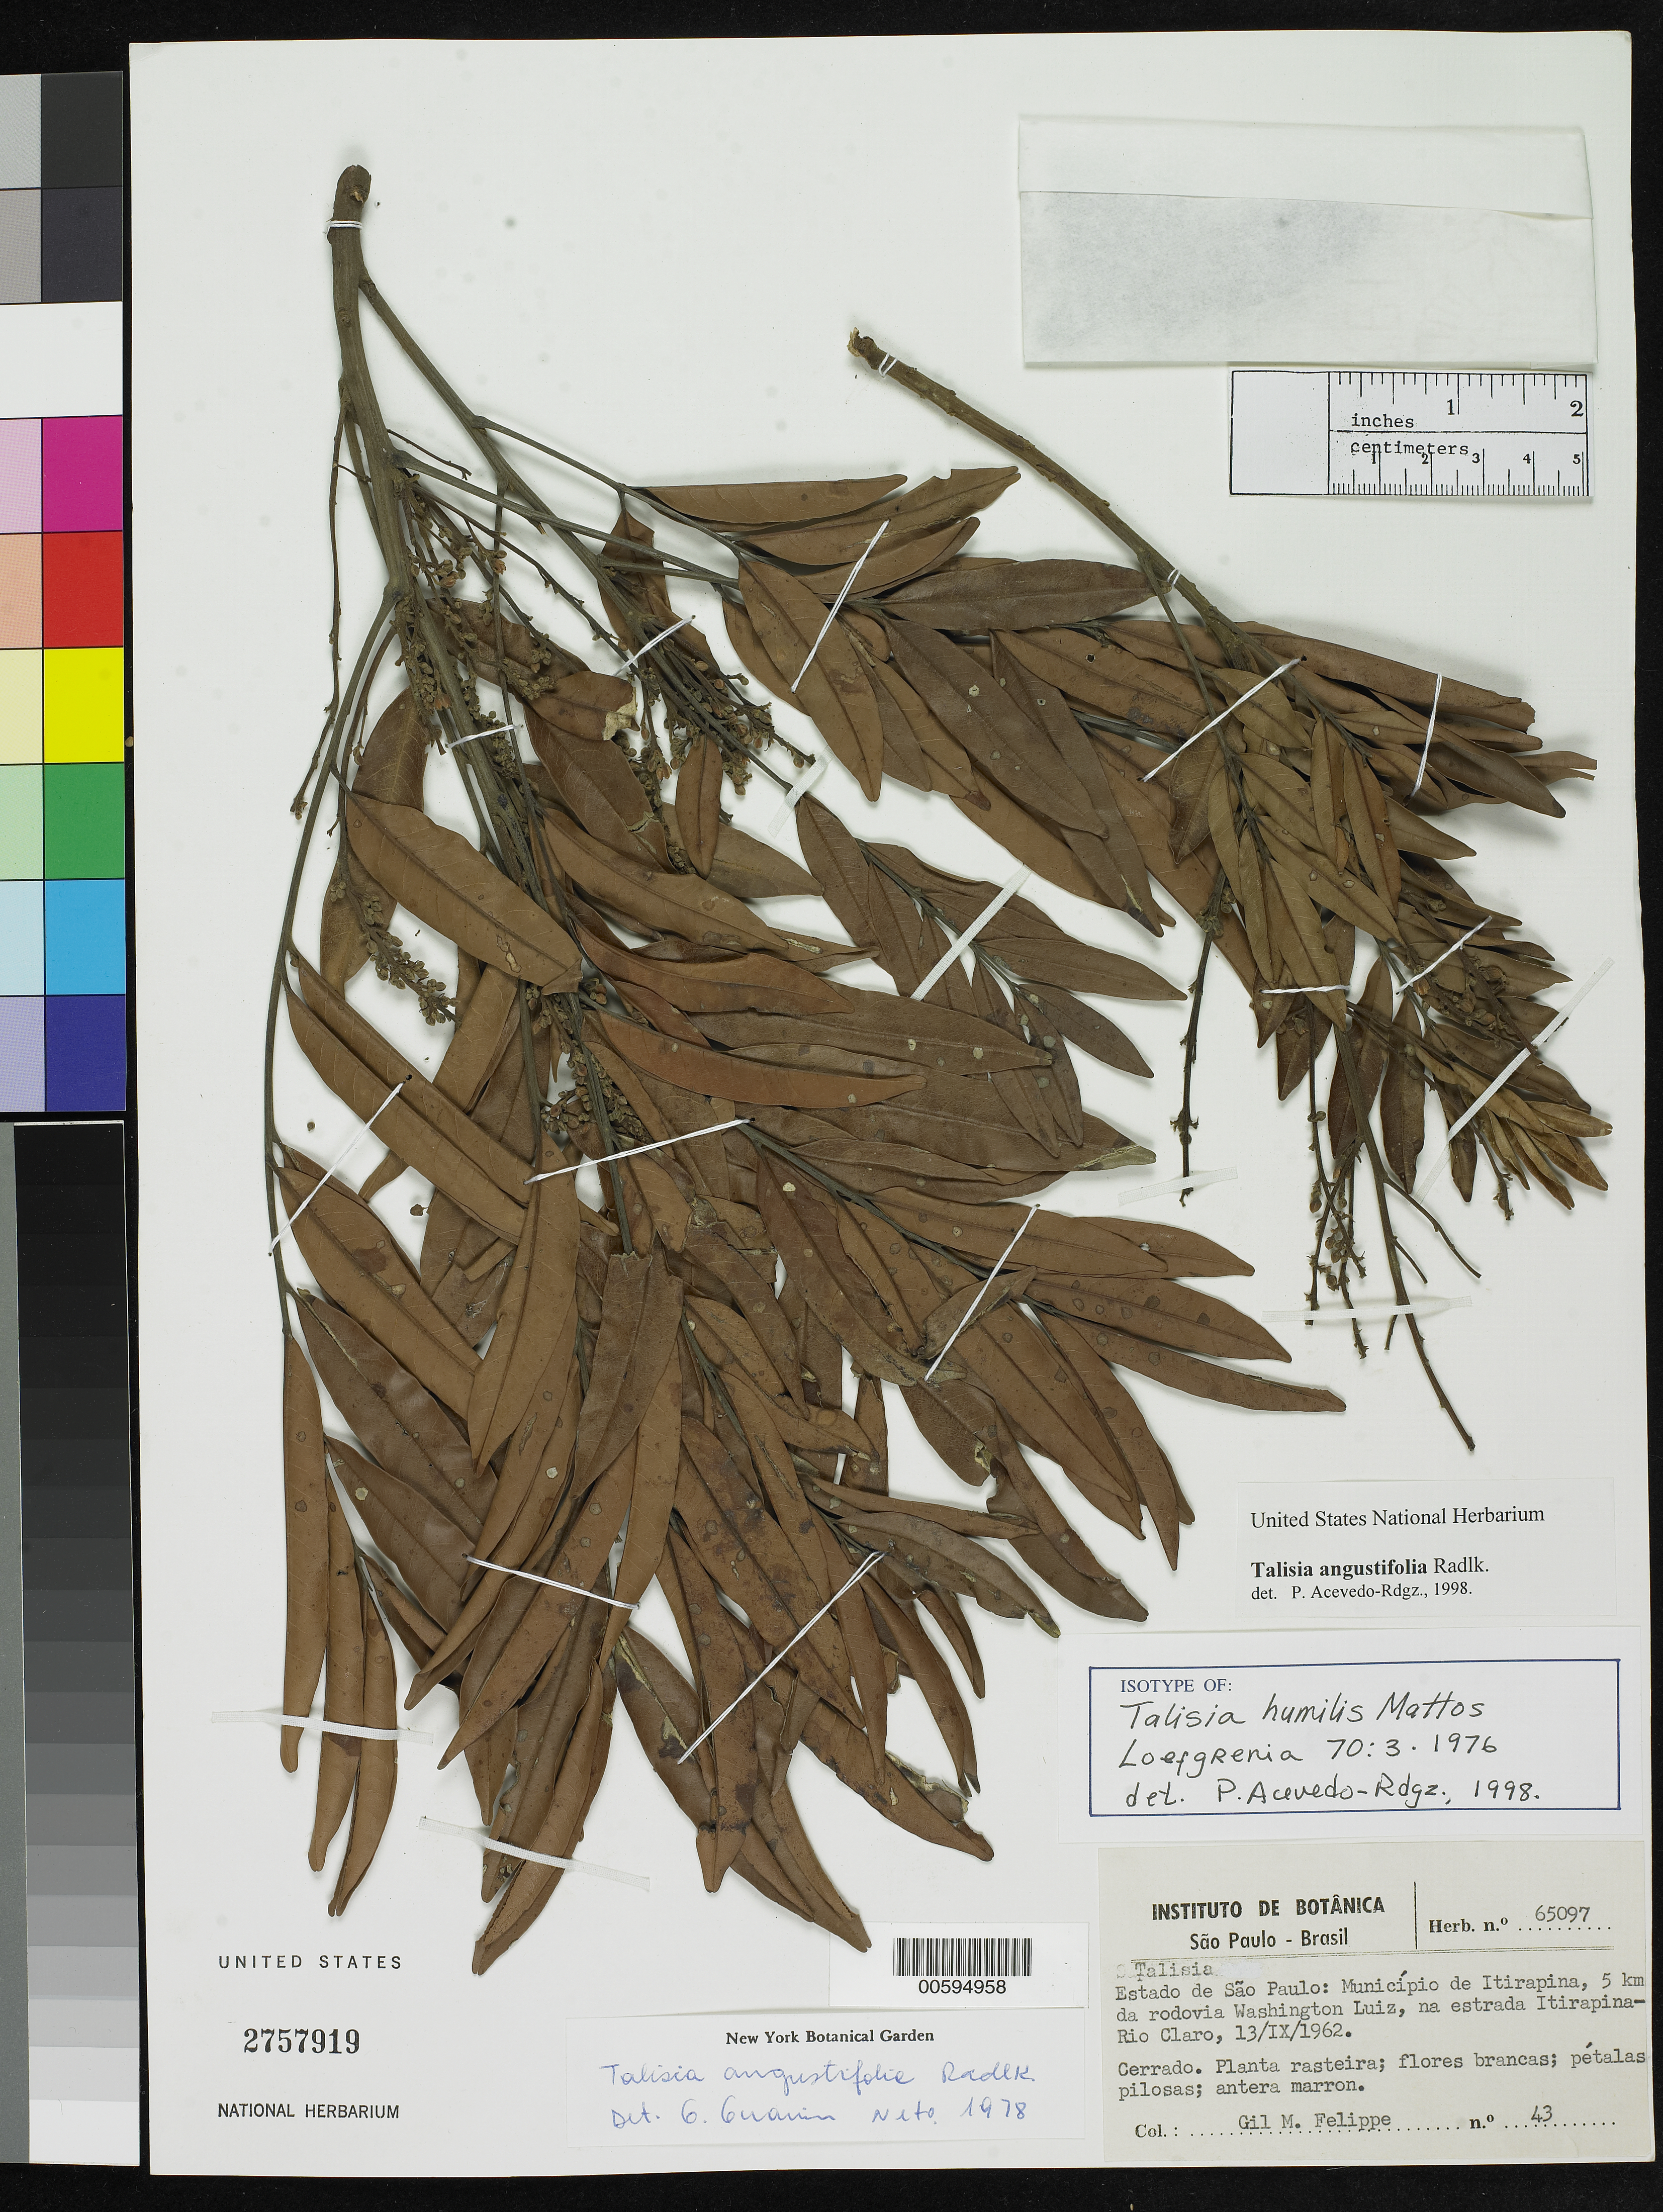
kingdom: Plantae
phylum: Tracheophyta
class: Magnoliopsida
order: Sapindales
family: Sapindaceae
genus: Talisia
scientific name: Talisia humilis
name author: Mattos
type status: Isotype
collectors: G. M. Felippe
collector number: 43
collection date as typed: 13 Sep 1962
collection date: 1962-09-13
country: Brazil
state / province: São Paulo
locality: Estado do São Paulo: Município de Itirapina, 5 km da rodovia Washington Luiz, na estrada Itirapina-Rio Claro.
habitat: Cerrado.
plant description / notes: Herb. No. 65097.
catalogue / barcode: US 2757919